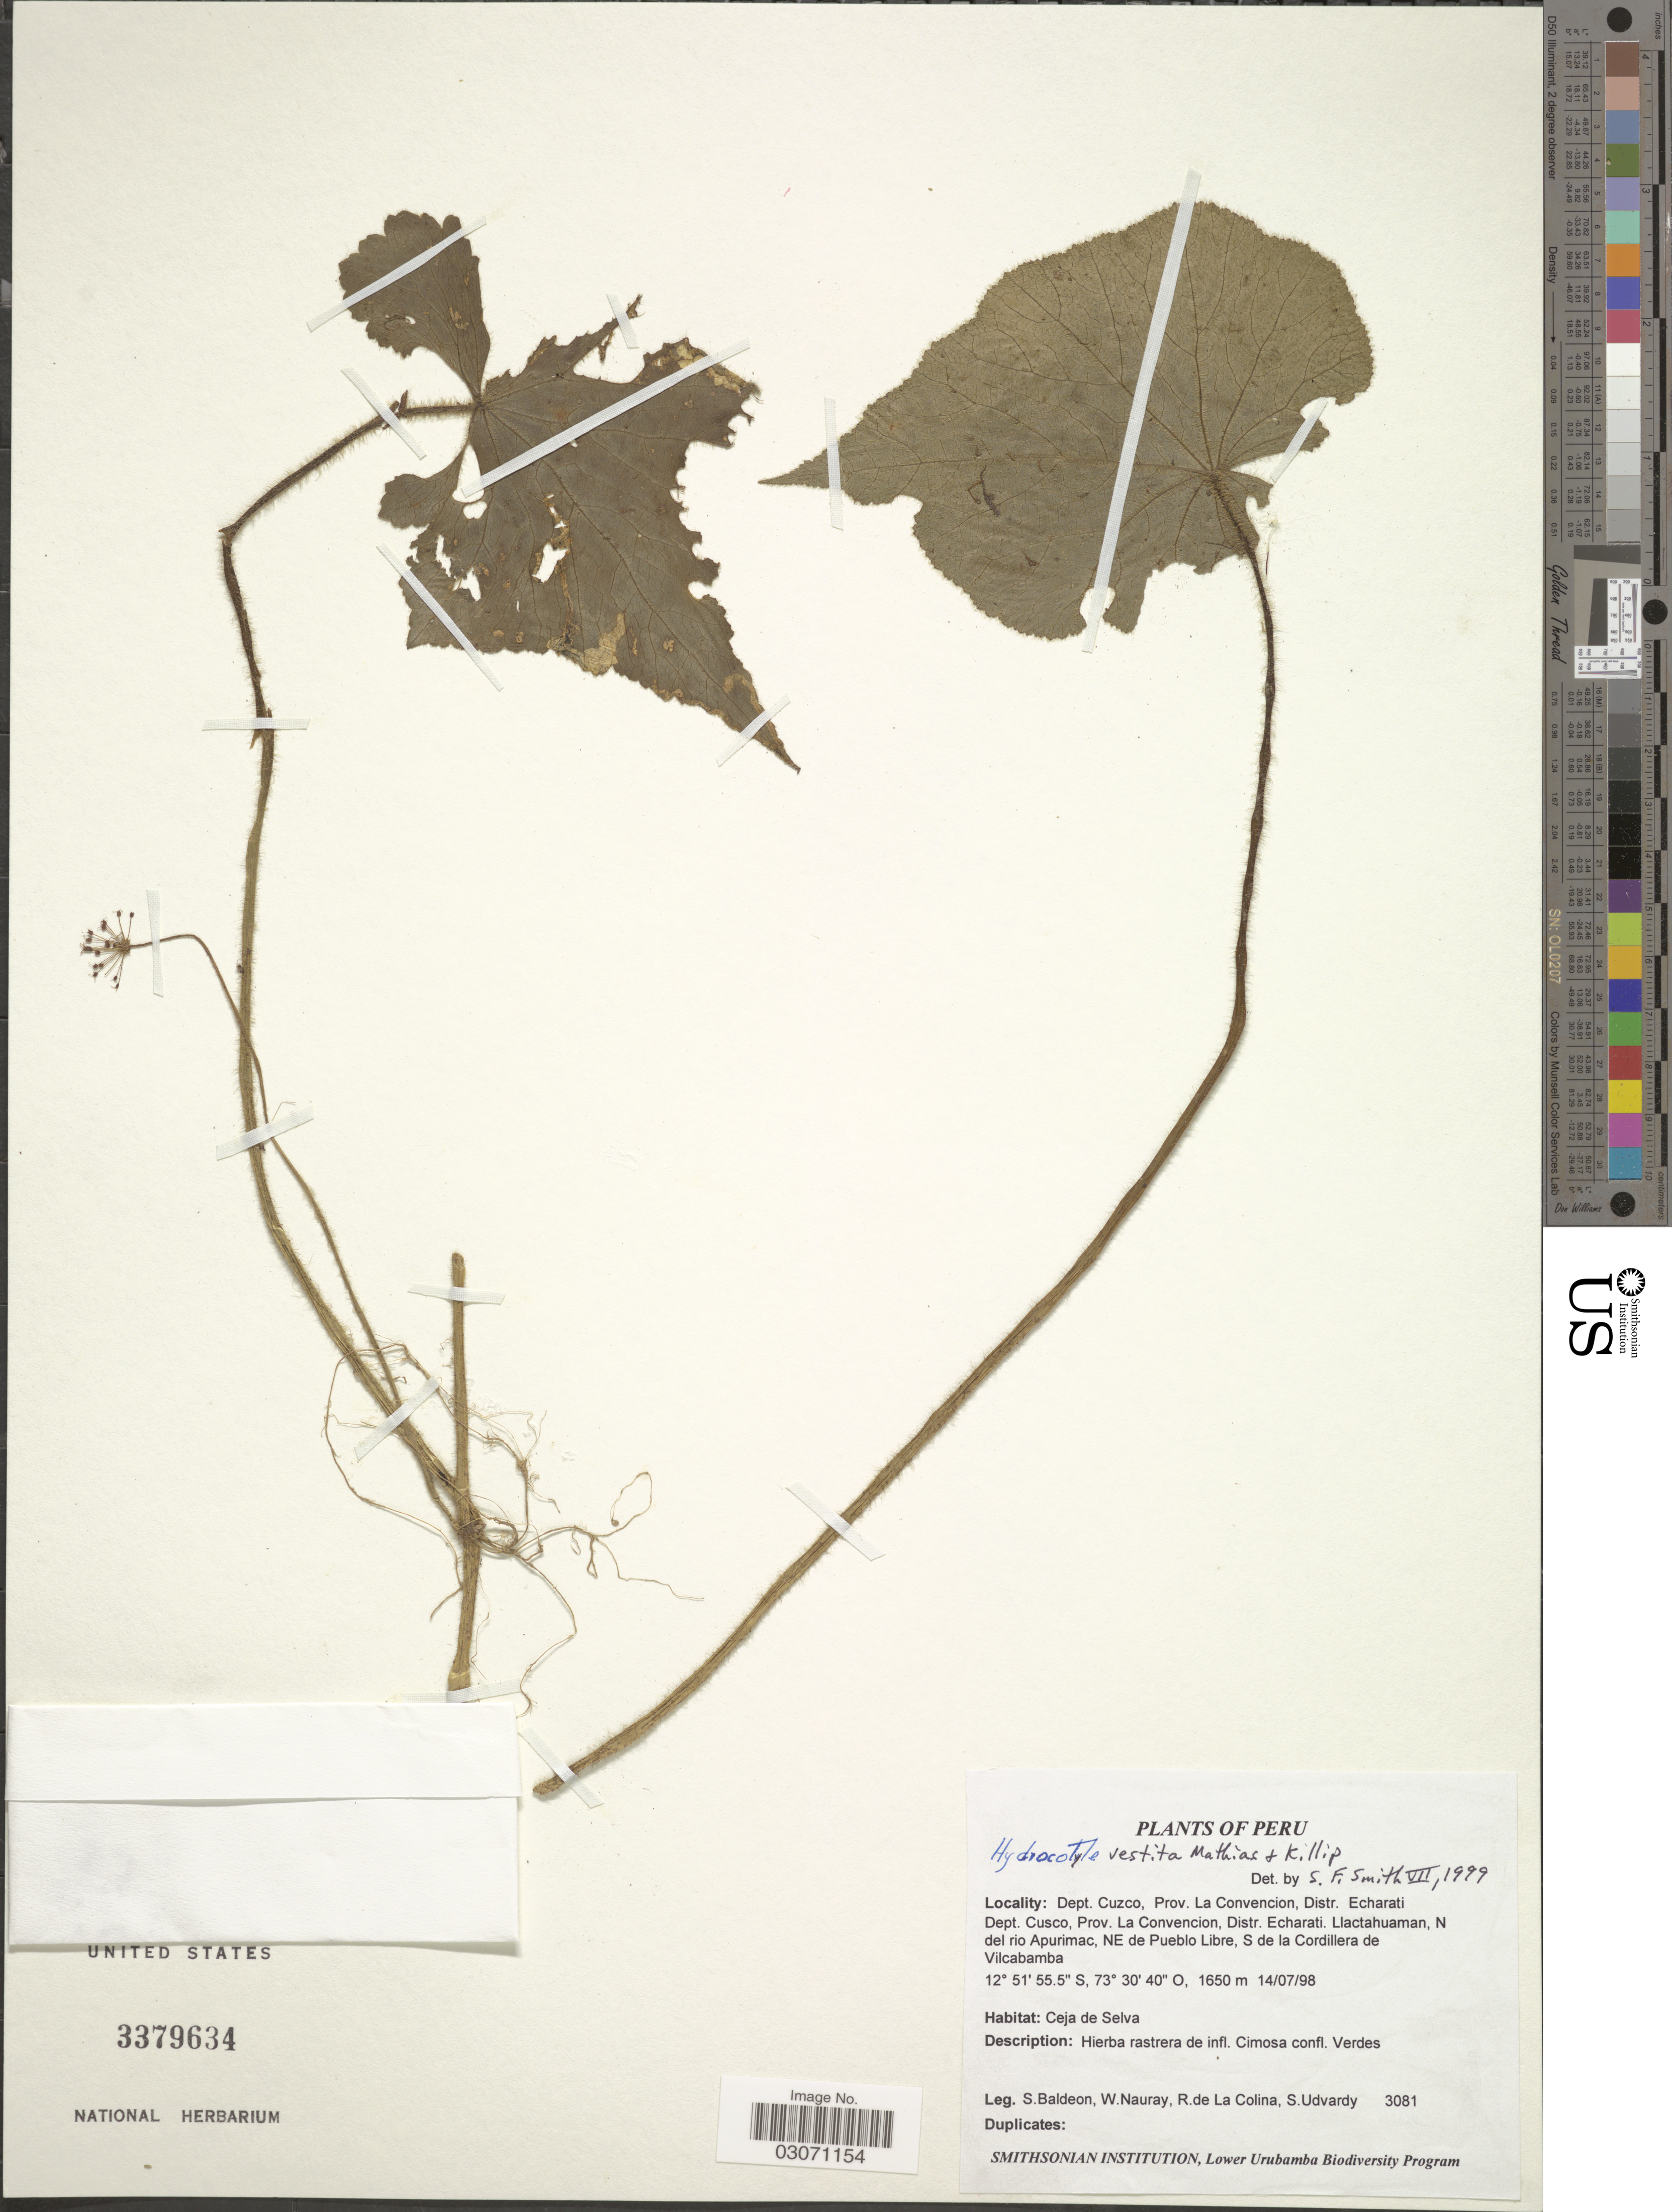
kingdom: Plantae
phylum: Tracheophyta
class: Magnoliopsida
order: Apiales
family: Araliaceae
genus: Hydrocotyle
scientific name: Hydrocotyle vestita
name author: Mathias & Killip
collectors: S. Baldeon, W. Nauray, R. de La Colina & S. Udvardy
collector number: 3081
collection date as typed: Transcribed d/m/y: 14/7/98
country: Peru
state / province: Cusco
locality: Dept. Cuzco, Prov. La Convencion, Distr. Echarati, Dept. Cusco, Prov. La Convencion, Distr. Echarati, Llactahuaman, N del rio Apurimac, NE de Pueblo Libre, S de la Cordillera de Vilcabamba.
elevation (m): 1650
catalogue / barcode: US 3379634